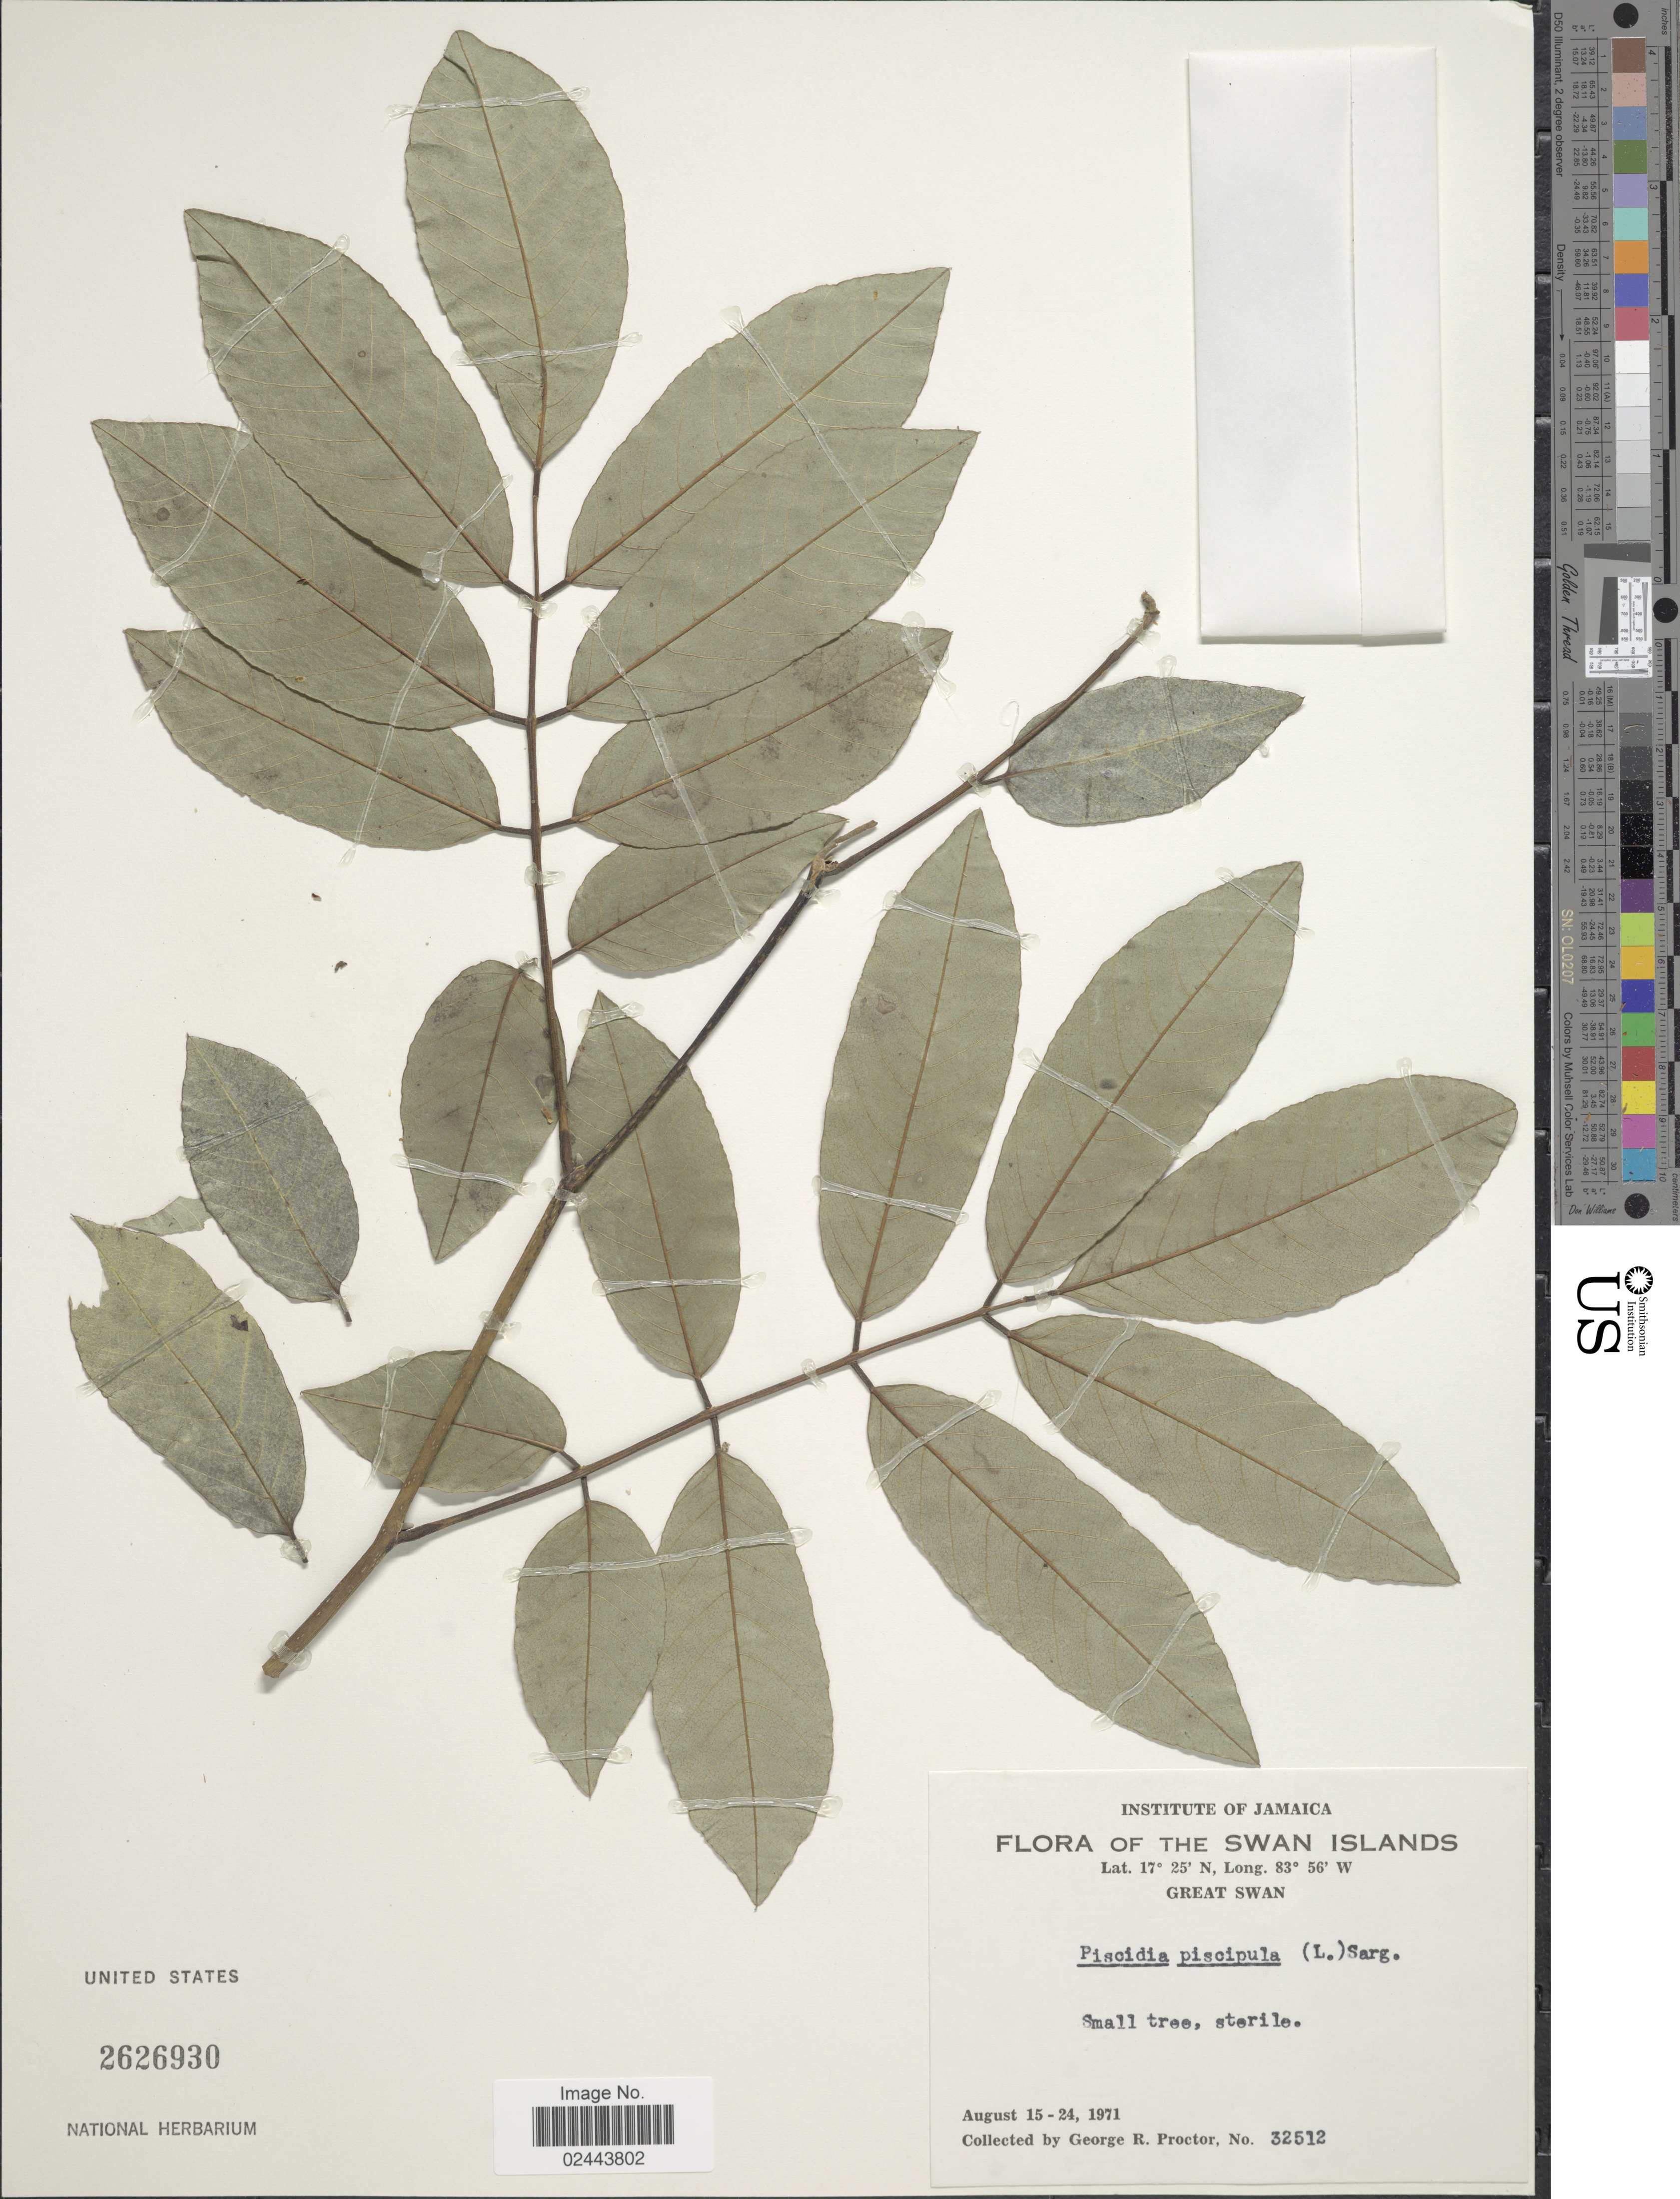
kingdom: Plantae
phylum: Tracheophyta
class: Magnoliopsida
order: Fabales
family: Fabaceae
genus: Piscidia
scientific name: Piscidia piscipula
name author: (L.) Sarg.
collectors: G. Proctor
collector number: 32512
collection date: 1971-08-15/1971-08-24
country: Honduras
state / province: Islas de la Bahía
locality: The Swan Islands, Great Swan.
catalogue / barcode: US 2626930